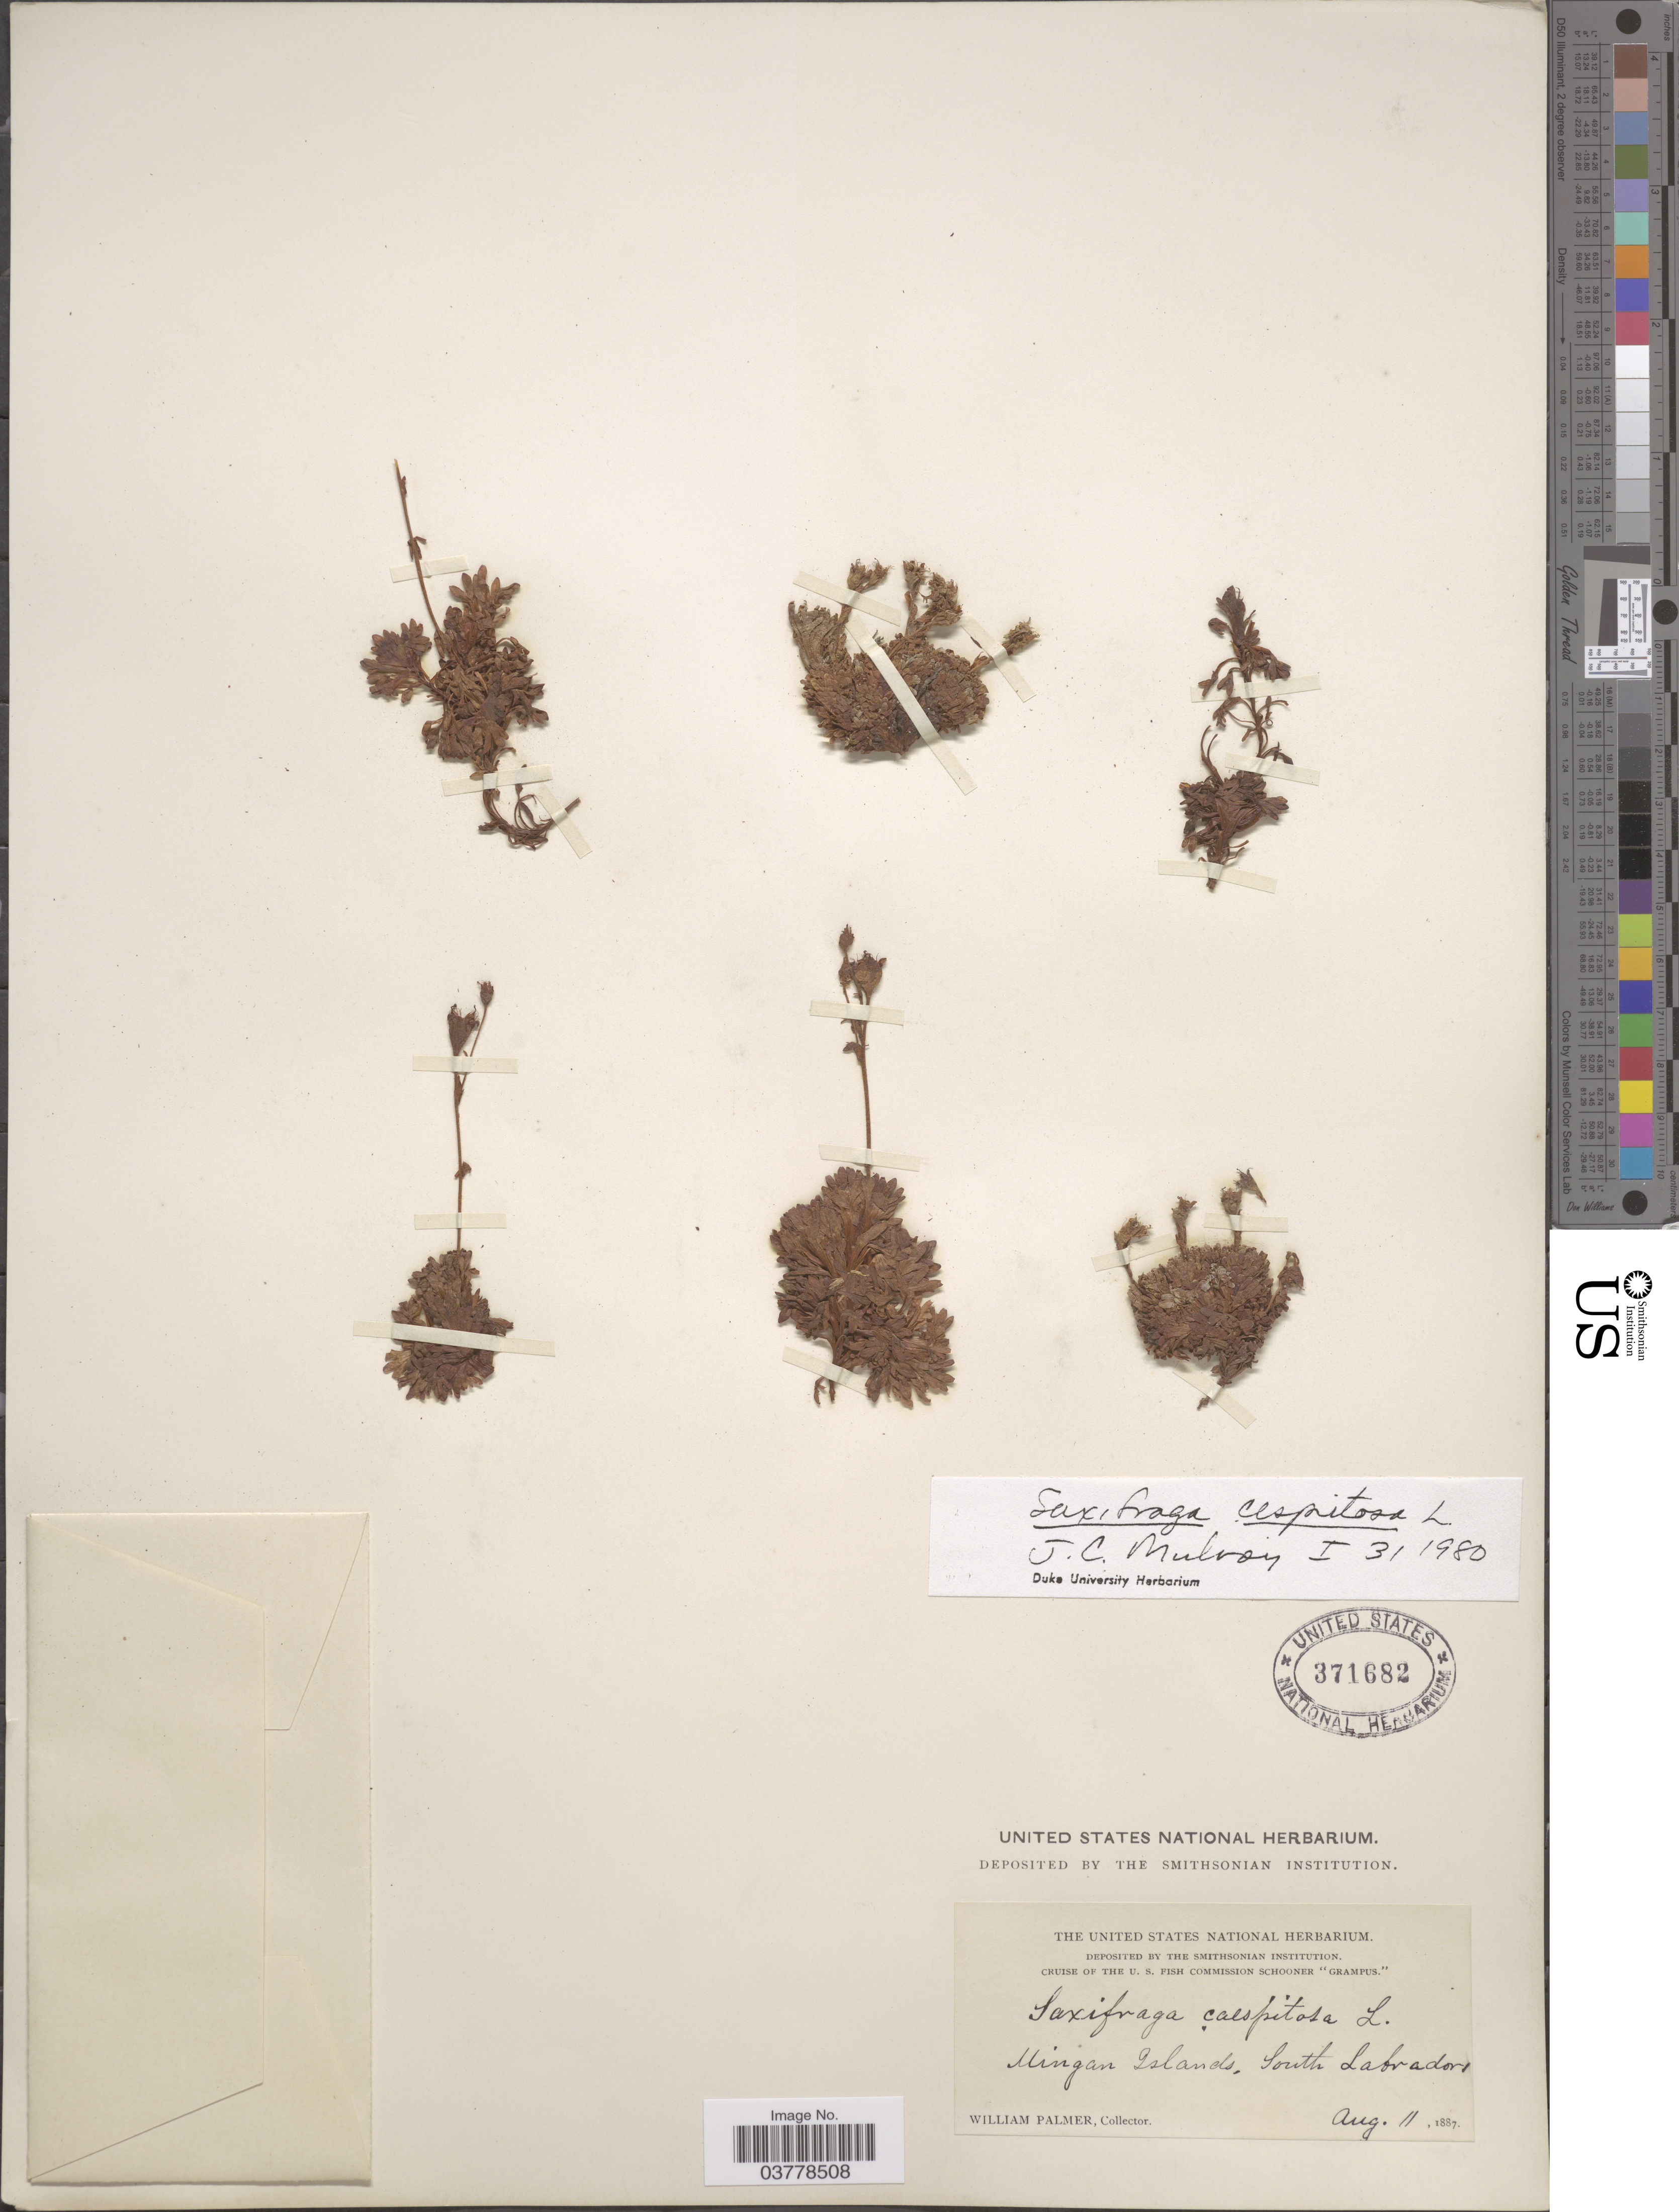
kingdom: Plantae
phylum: Tracheophyta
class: Magnoliopsida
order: Saxifragales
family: Saxifragaceae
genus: Saxifraga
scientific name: Saxifraga caespitosa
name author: L.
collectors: W. Palmer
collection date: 1887-08-11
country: Canada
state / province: Newfoundland and Labrador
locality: Mingan Islands, South Labrador.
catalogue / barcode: US 371682